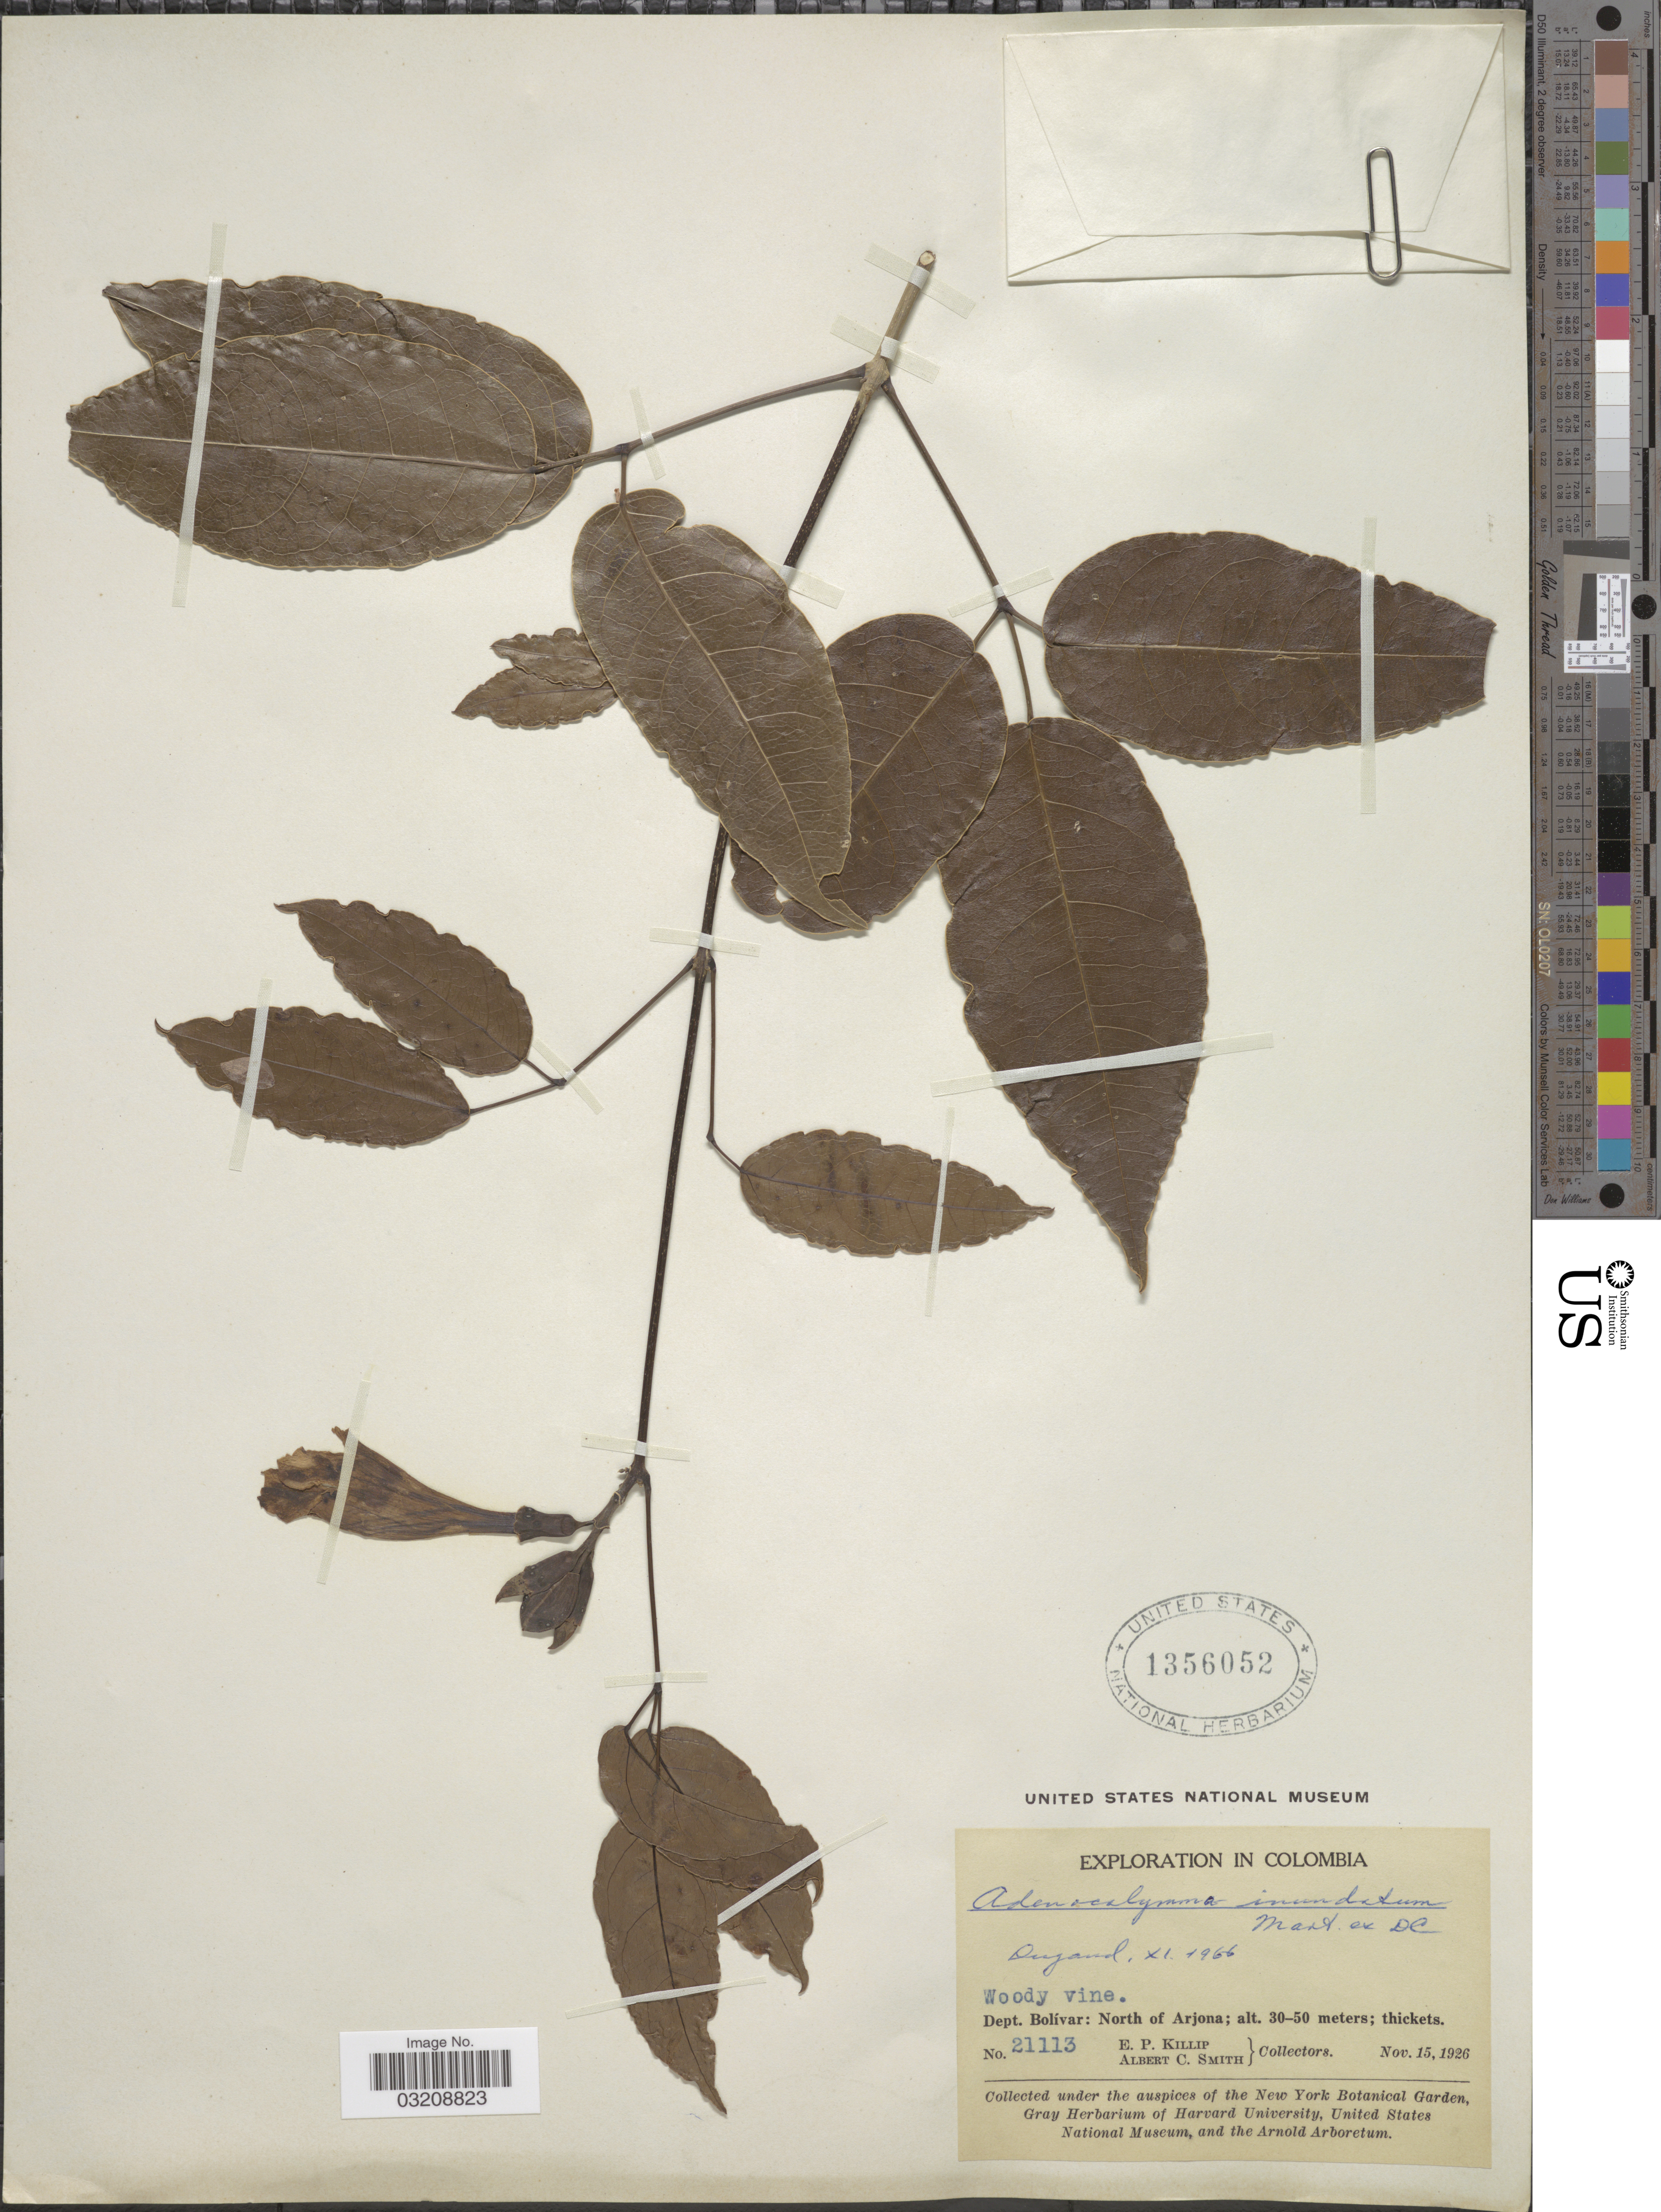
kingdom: Plantae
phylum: Tracheophyta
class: Magnoliopsida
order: Lamiales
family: Bignoniaceae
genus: Adenocalymma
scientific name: Adenocalymma inundatum var. inundatum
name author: Mart. ex DC.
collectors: E. P. Killip & A. C. Smith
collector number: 21113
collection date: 1926-11-15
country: Colombia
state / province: Bolívar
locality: Dept. Bolívar: North of Arjona.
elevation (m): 30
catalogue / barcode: US 1356052